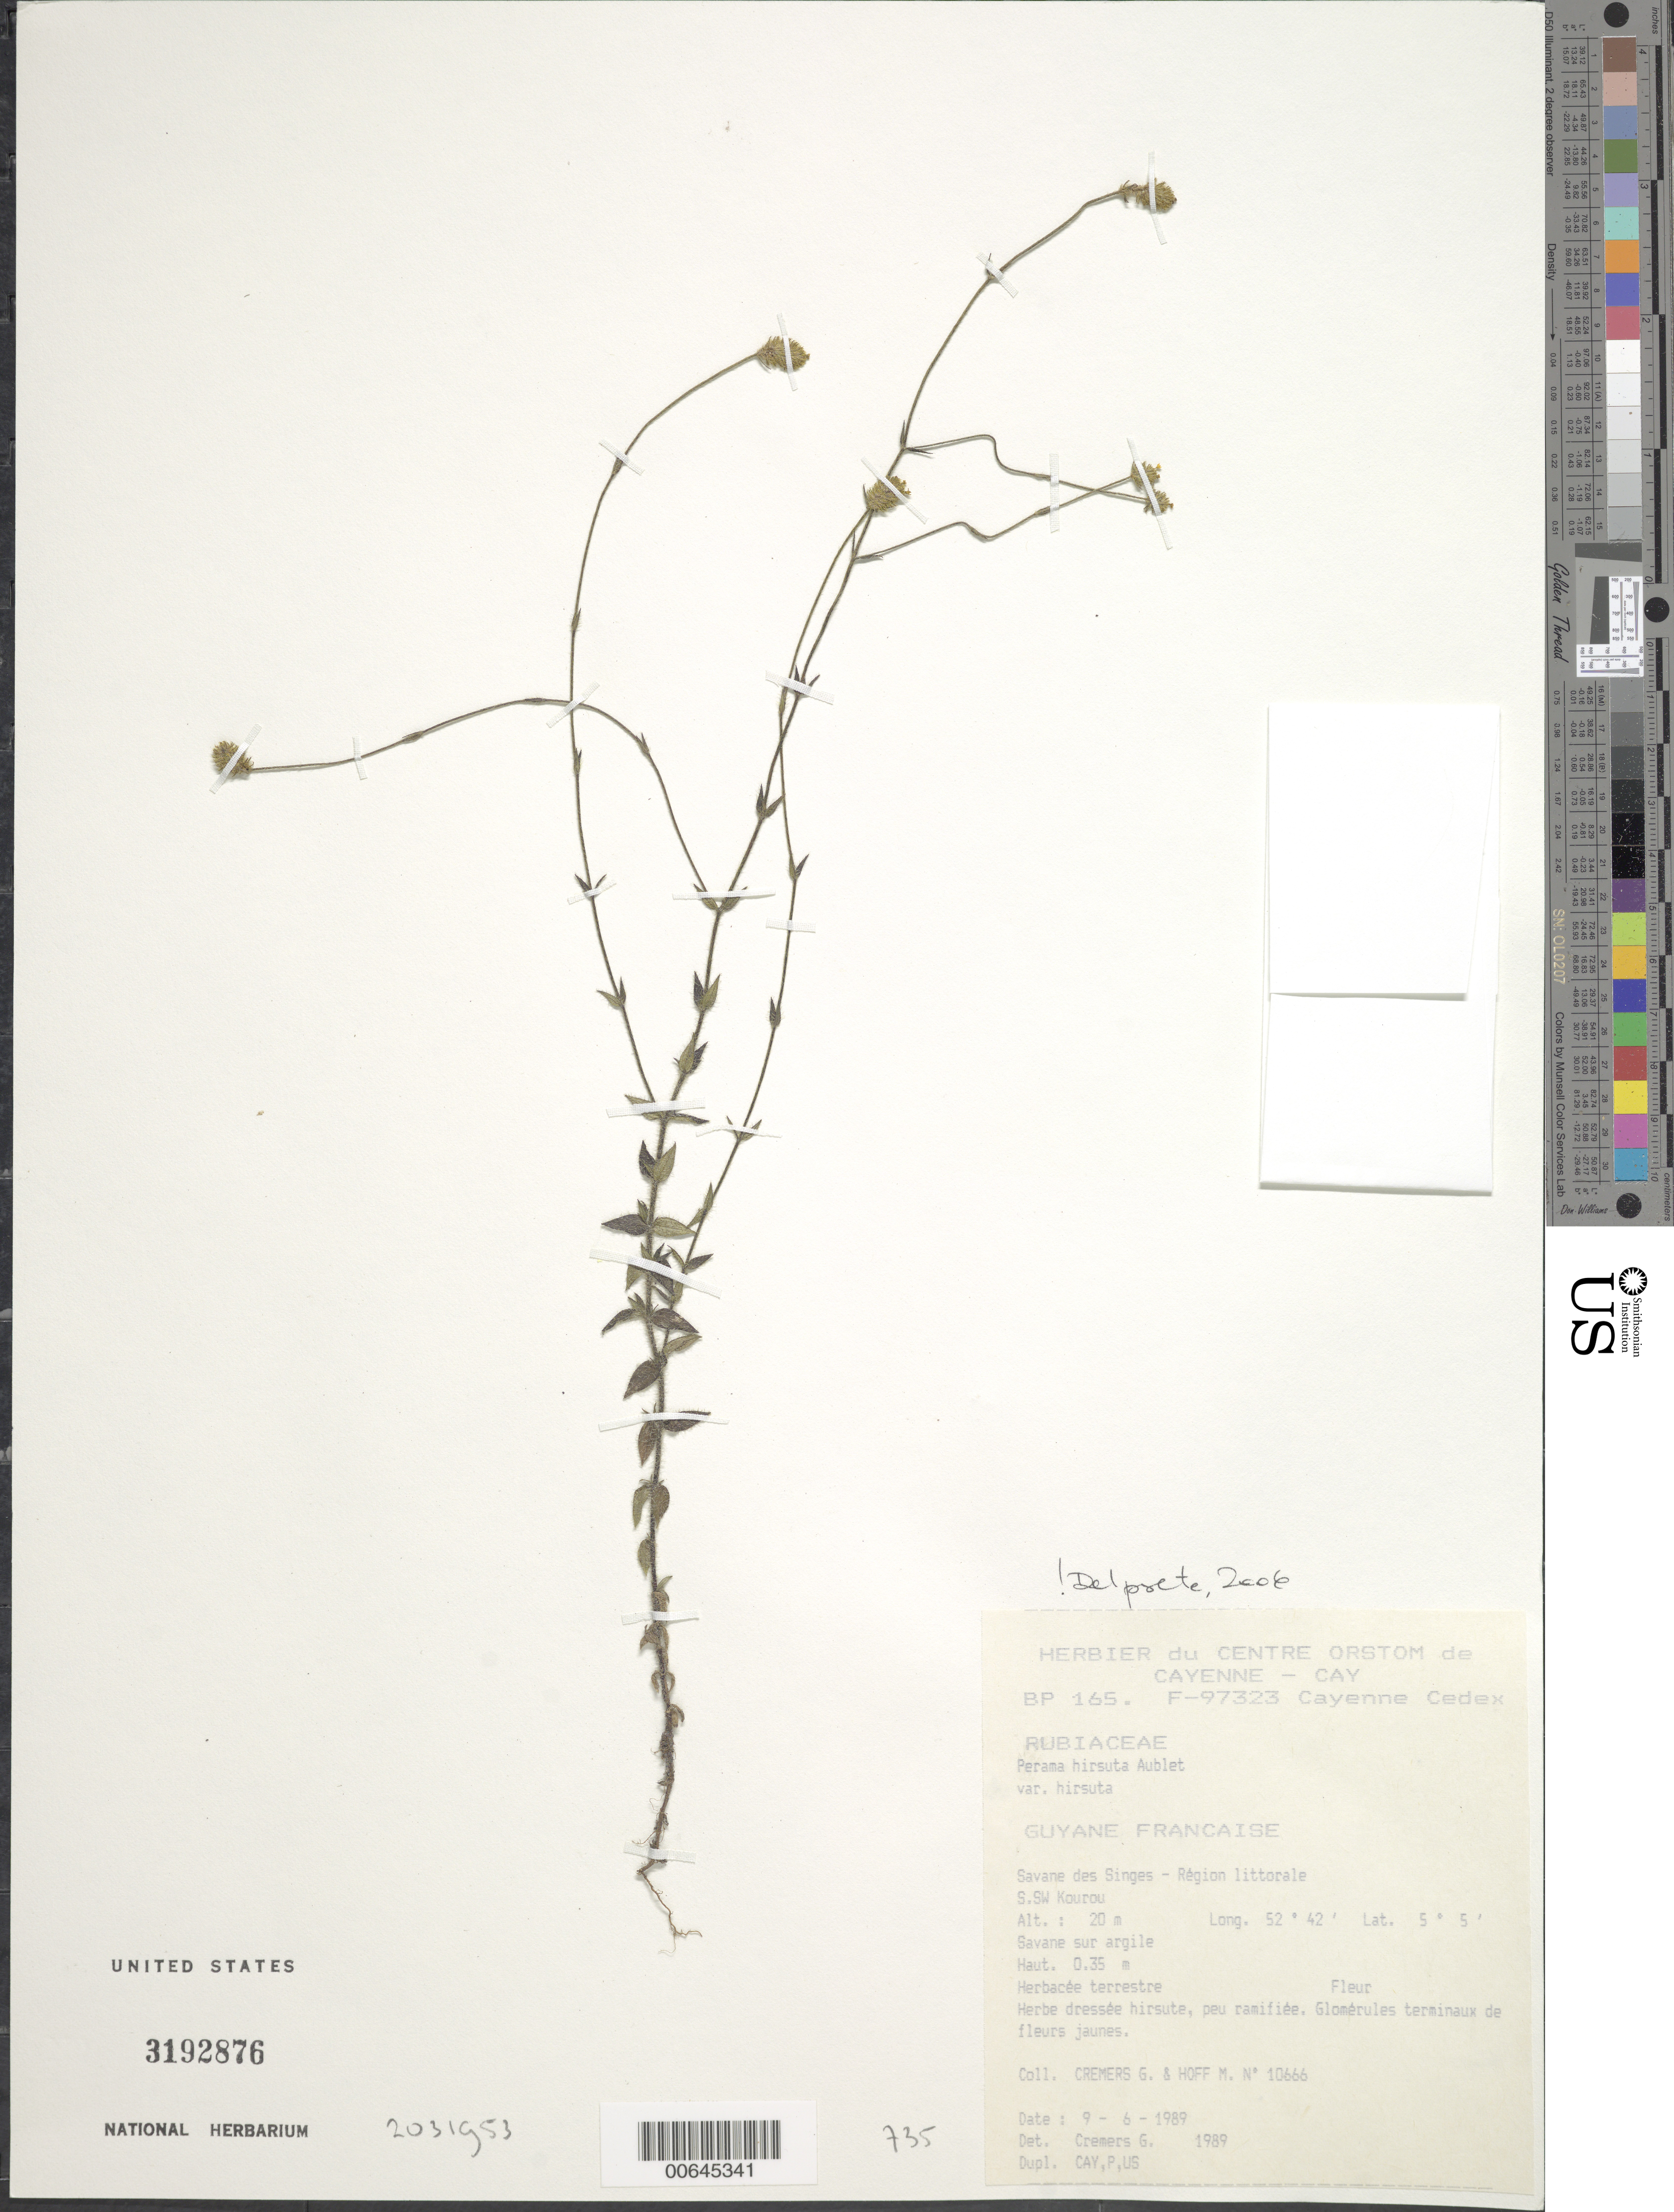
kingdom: Plantae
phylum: Tracheophyta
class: Magnoliopsida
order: Gentianales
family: Rubiaceae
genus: Perama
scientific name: Perama hirsuta var. hirsuta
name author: Aubl.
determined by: Delprete, P. G., Herb. de Guyane Cay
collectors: G. Cremers & M. Hoff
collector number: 10666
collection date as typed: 9-Jun-89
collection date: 1989-06-09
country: French Guiana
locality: Savane des Singes, SSW Kourou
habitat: Region littorale, savane sur arbile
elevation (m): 20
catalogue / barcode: US 3192876